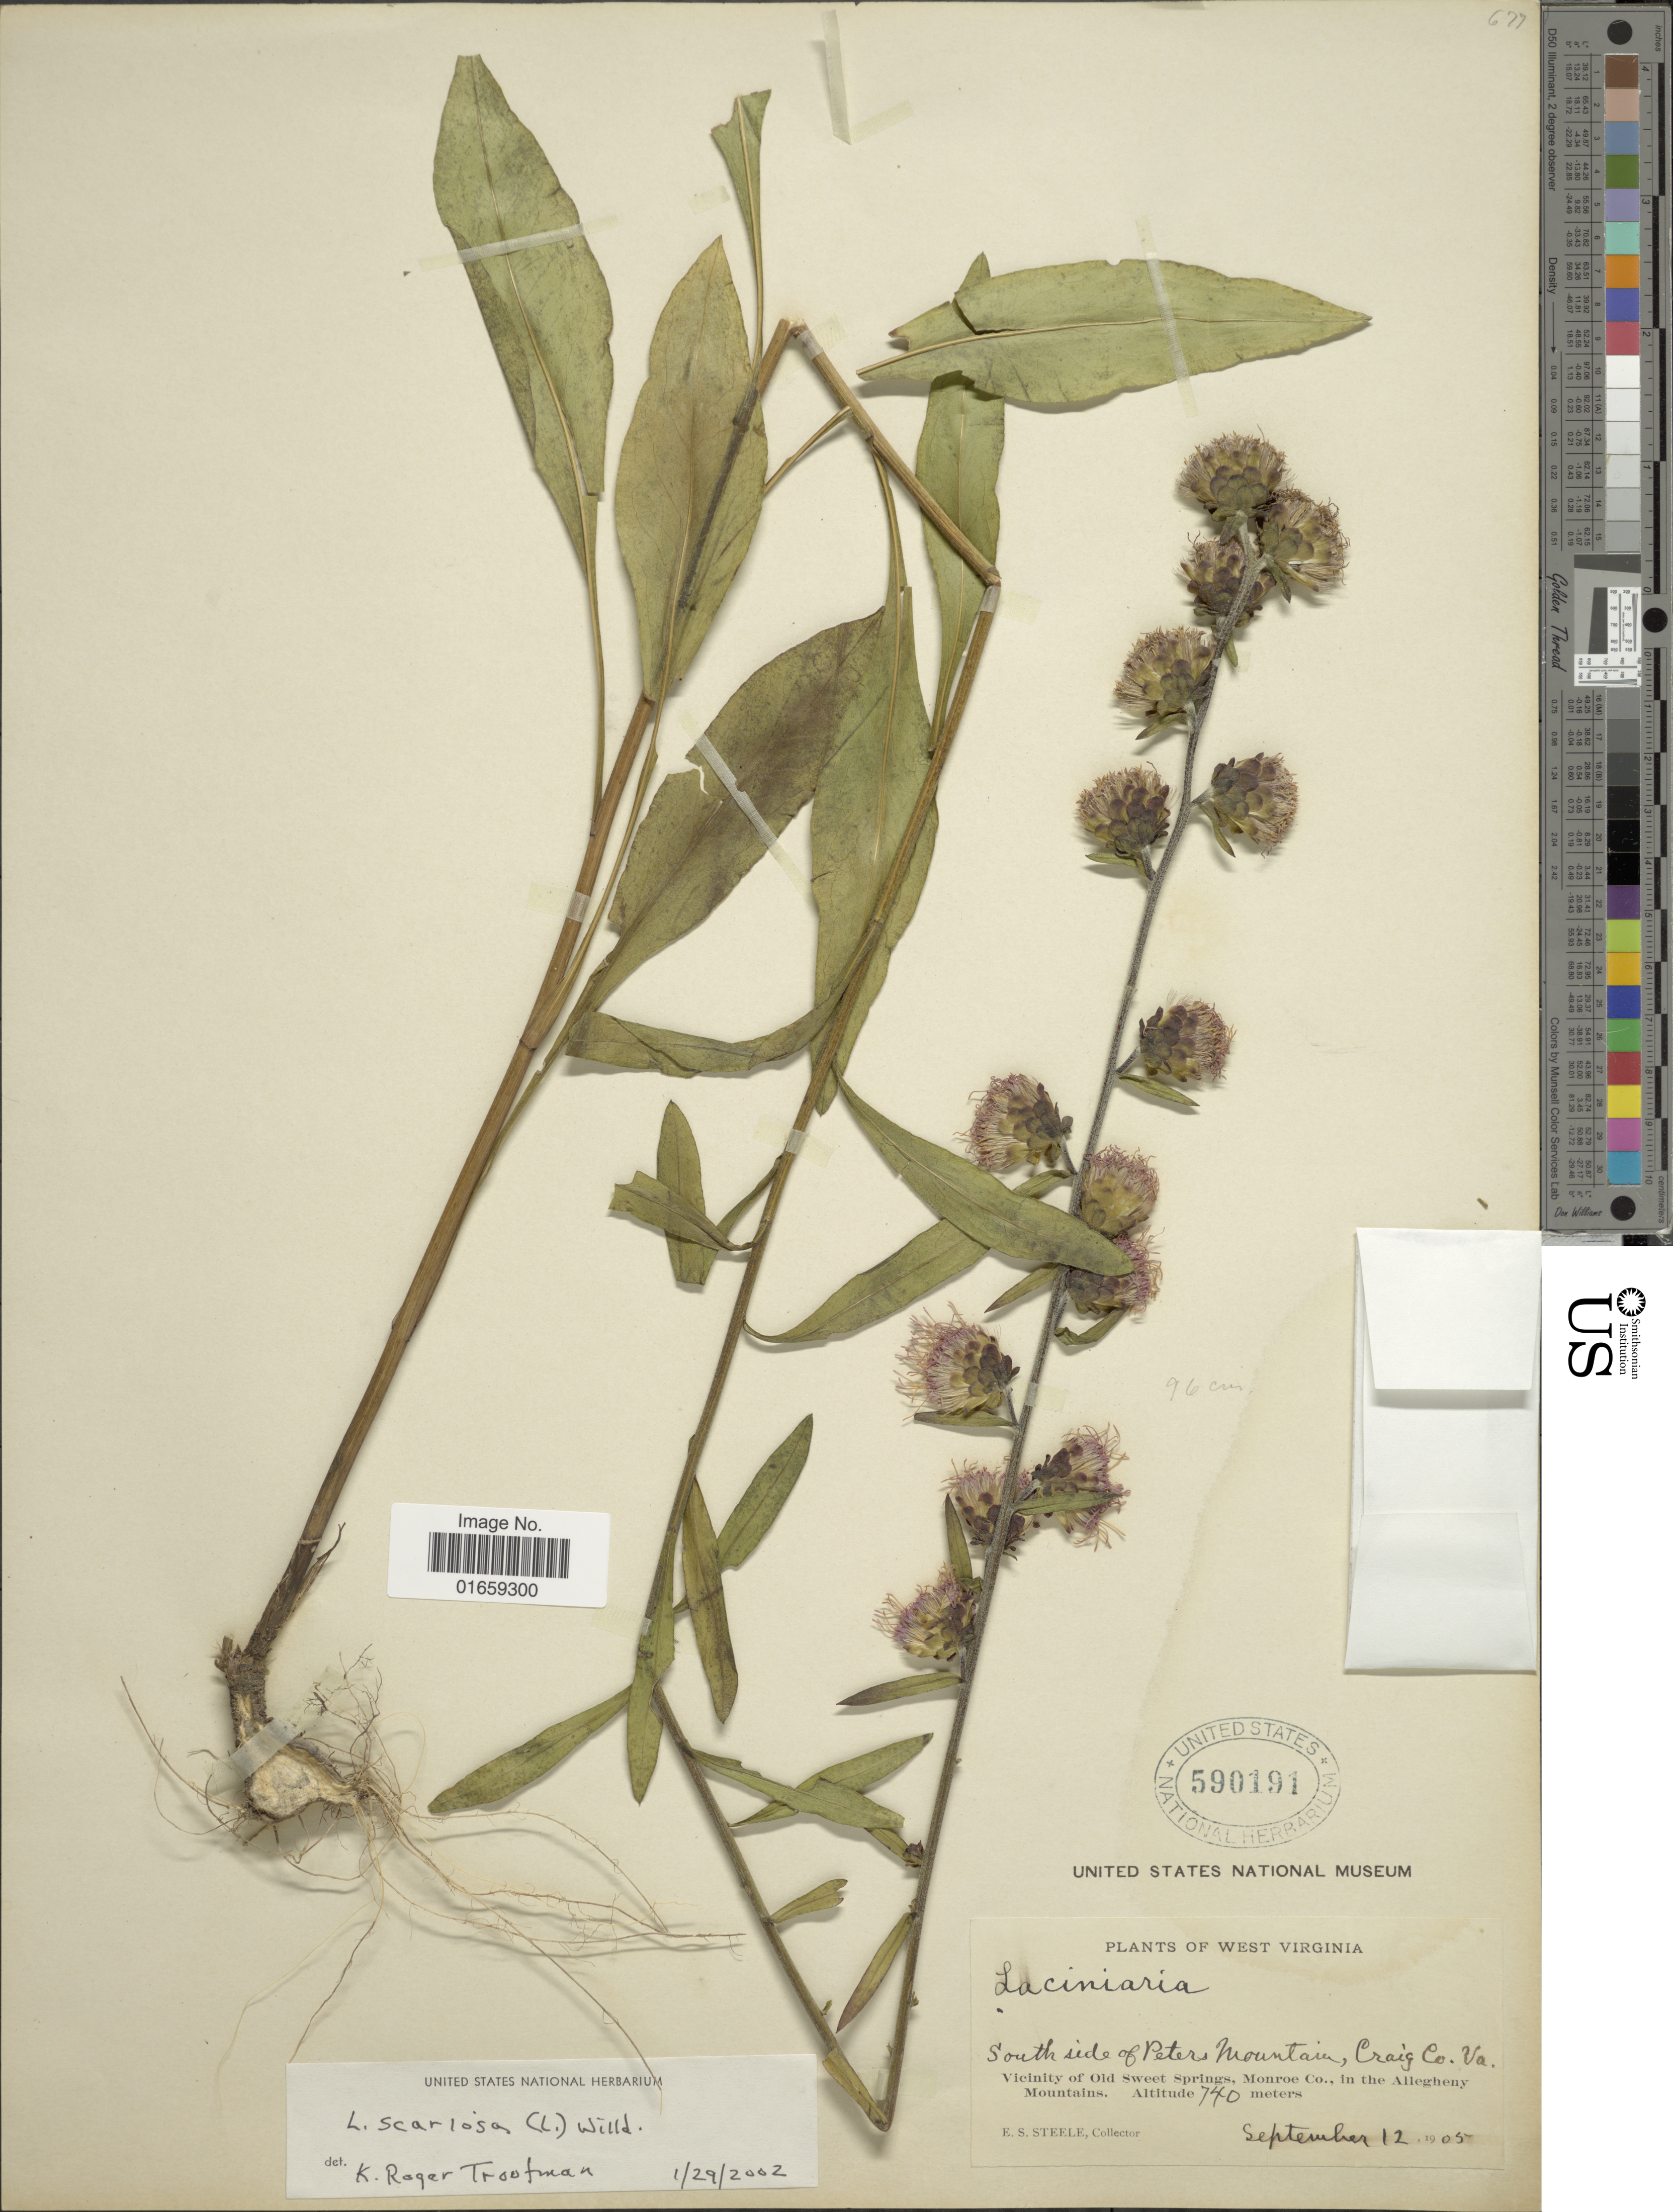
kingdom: Plantae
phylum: Tracheophyta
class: Magnoliopsida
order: Asterales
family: Asteraceae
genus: Liatris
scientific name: Liatris scariosa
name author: (L.) Willd.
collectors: E. Steele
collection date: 1905-09-12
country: United States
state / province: Virginia / West Virginia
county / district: Monroe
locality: South side of Peters Mountain, Craig Co. Va., vicinity of Old Sweet Springs, Monroe Co. in the Alleghany Mountains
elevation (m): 740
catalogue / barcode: US 590191